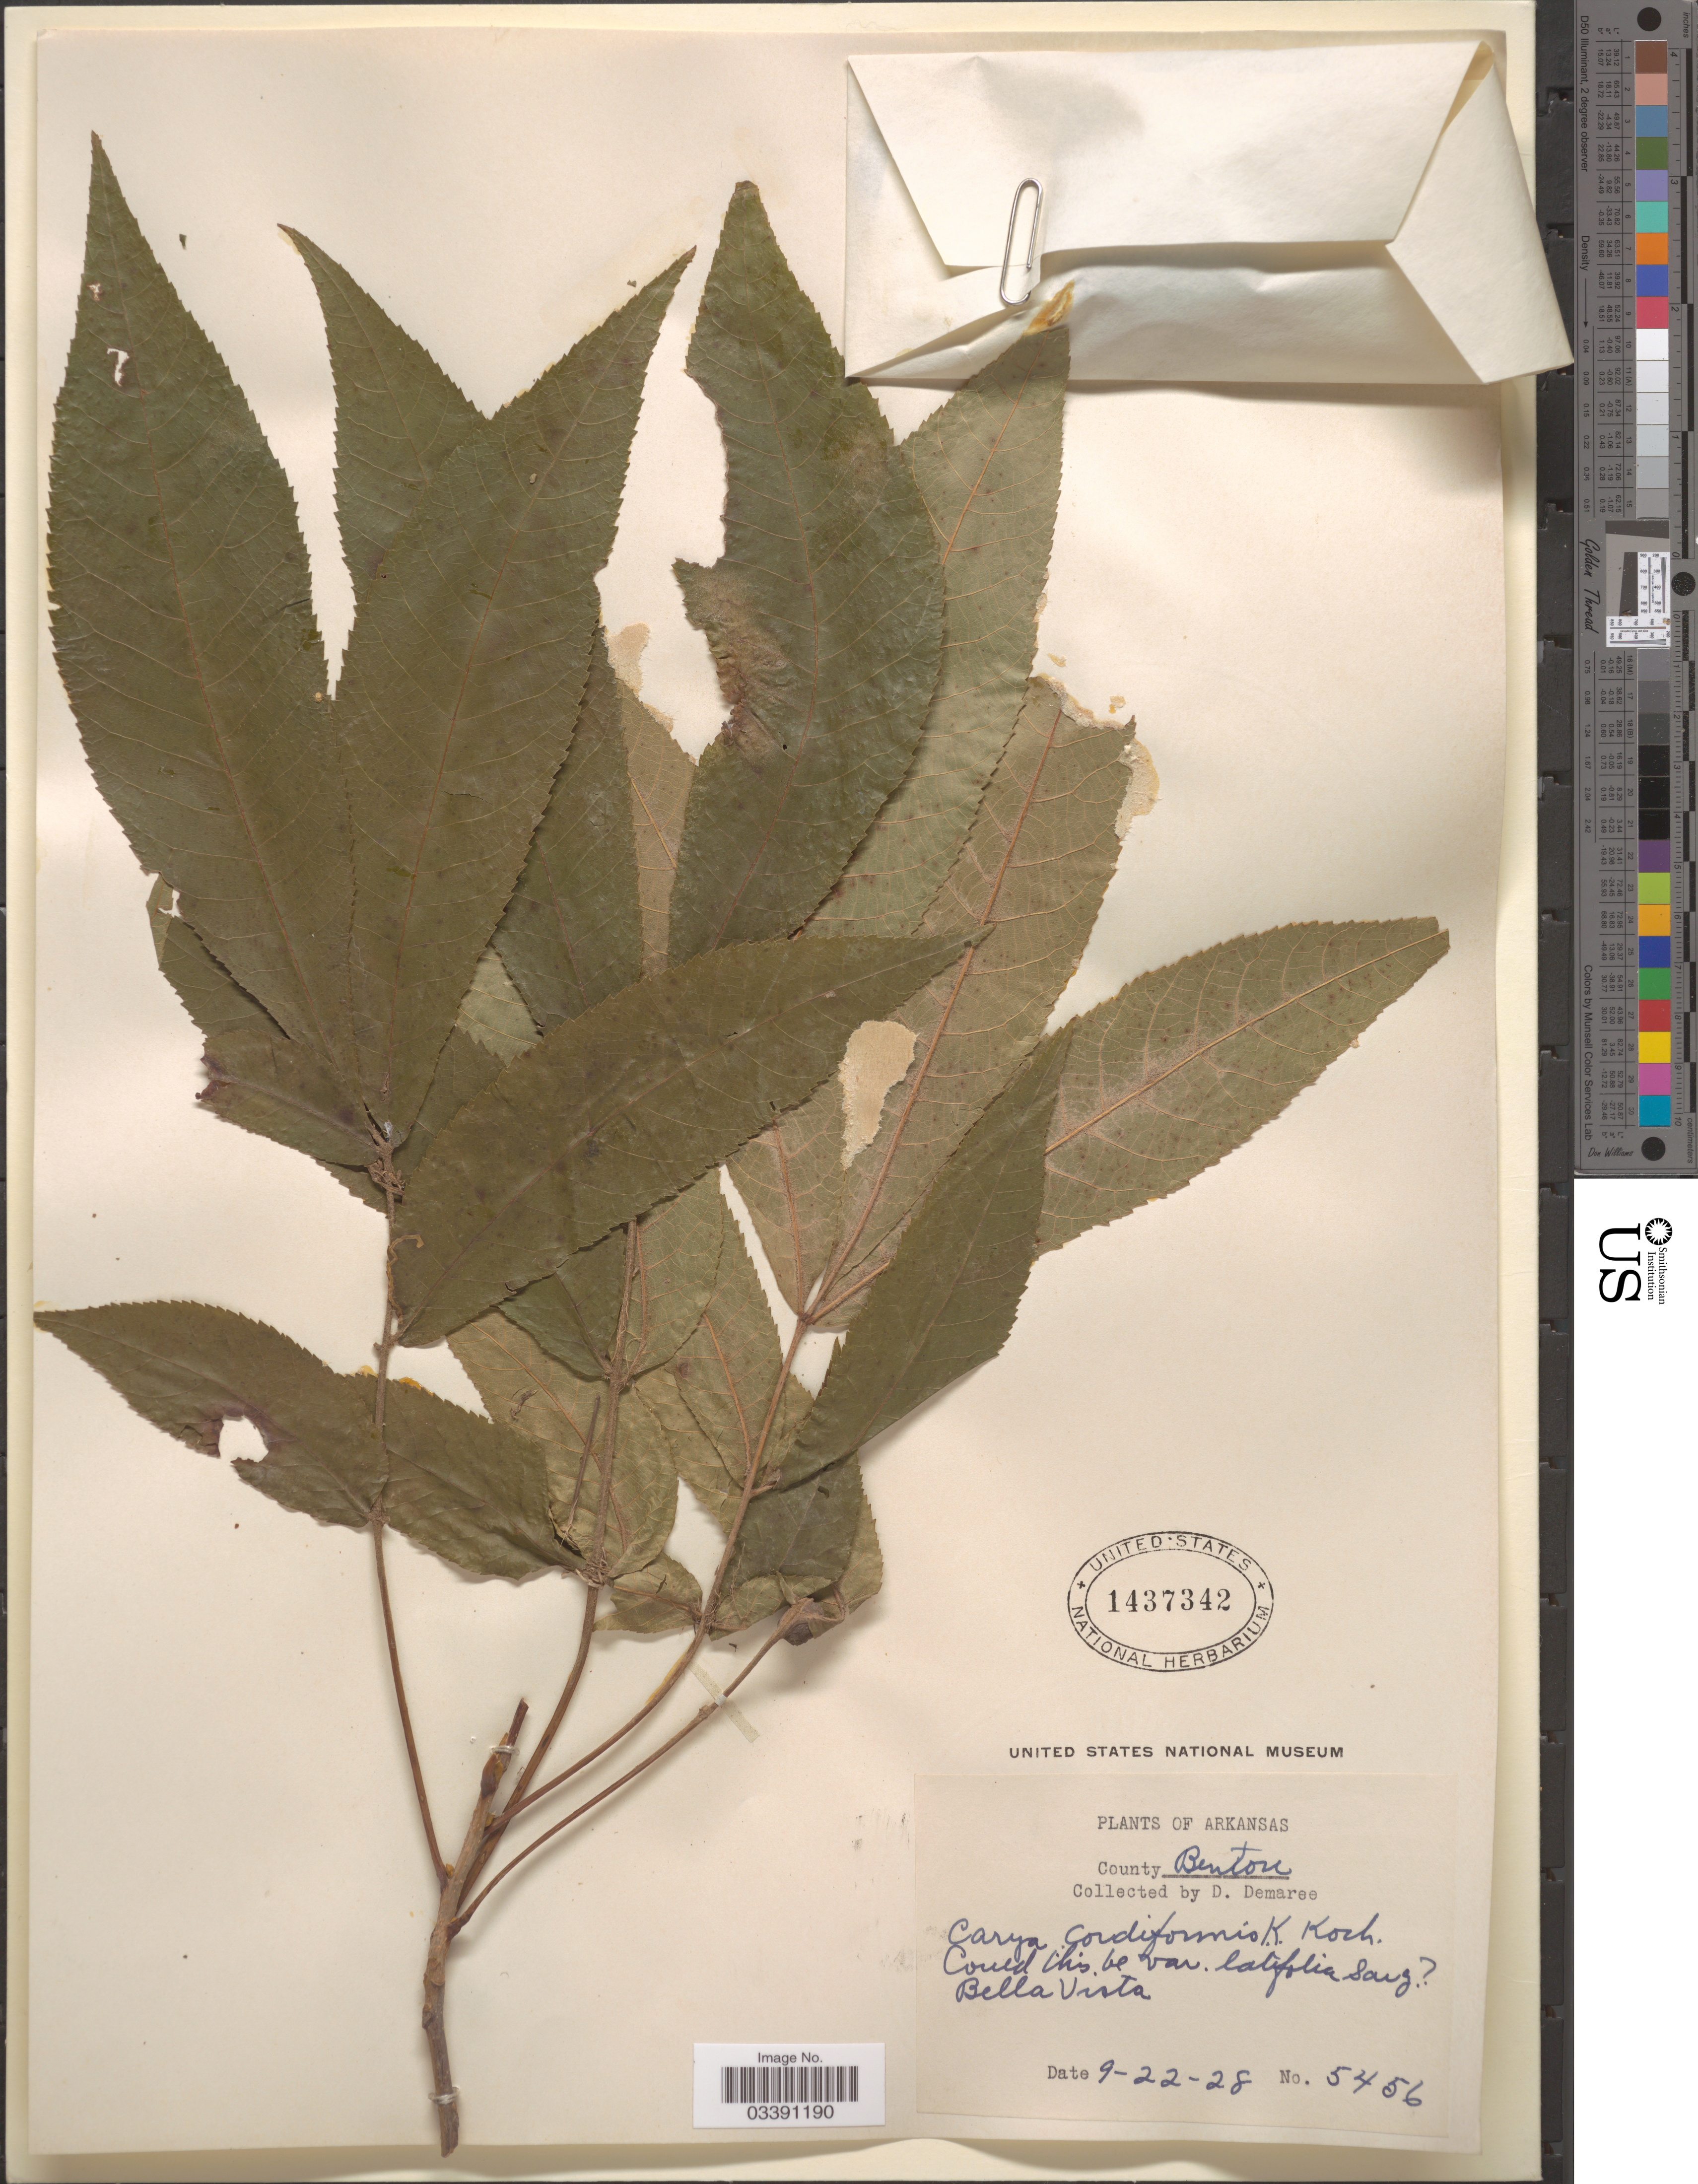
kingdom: Plantae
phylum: Tracheophyta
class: Magnoliopsida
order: Fagales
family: Juglandaceae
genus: Carya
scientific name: Carya cordiformis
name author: (Wangenh.) K. Koch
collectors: D. Demaree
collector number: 5456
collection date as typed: Transcribed d/m/y: 22/9/28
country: United States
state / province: Arkansas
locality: County: Benton. Bella Vista.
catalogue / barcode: US 1437342